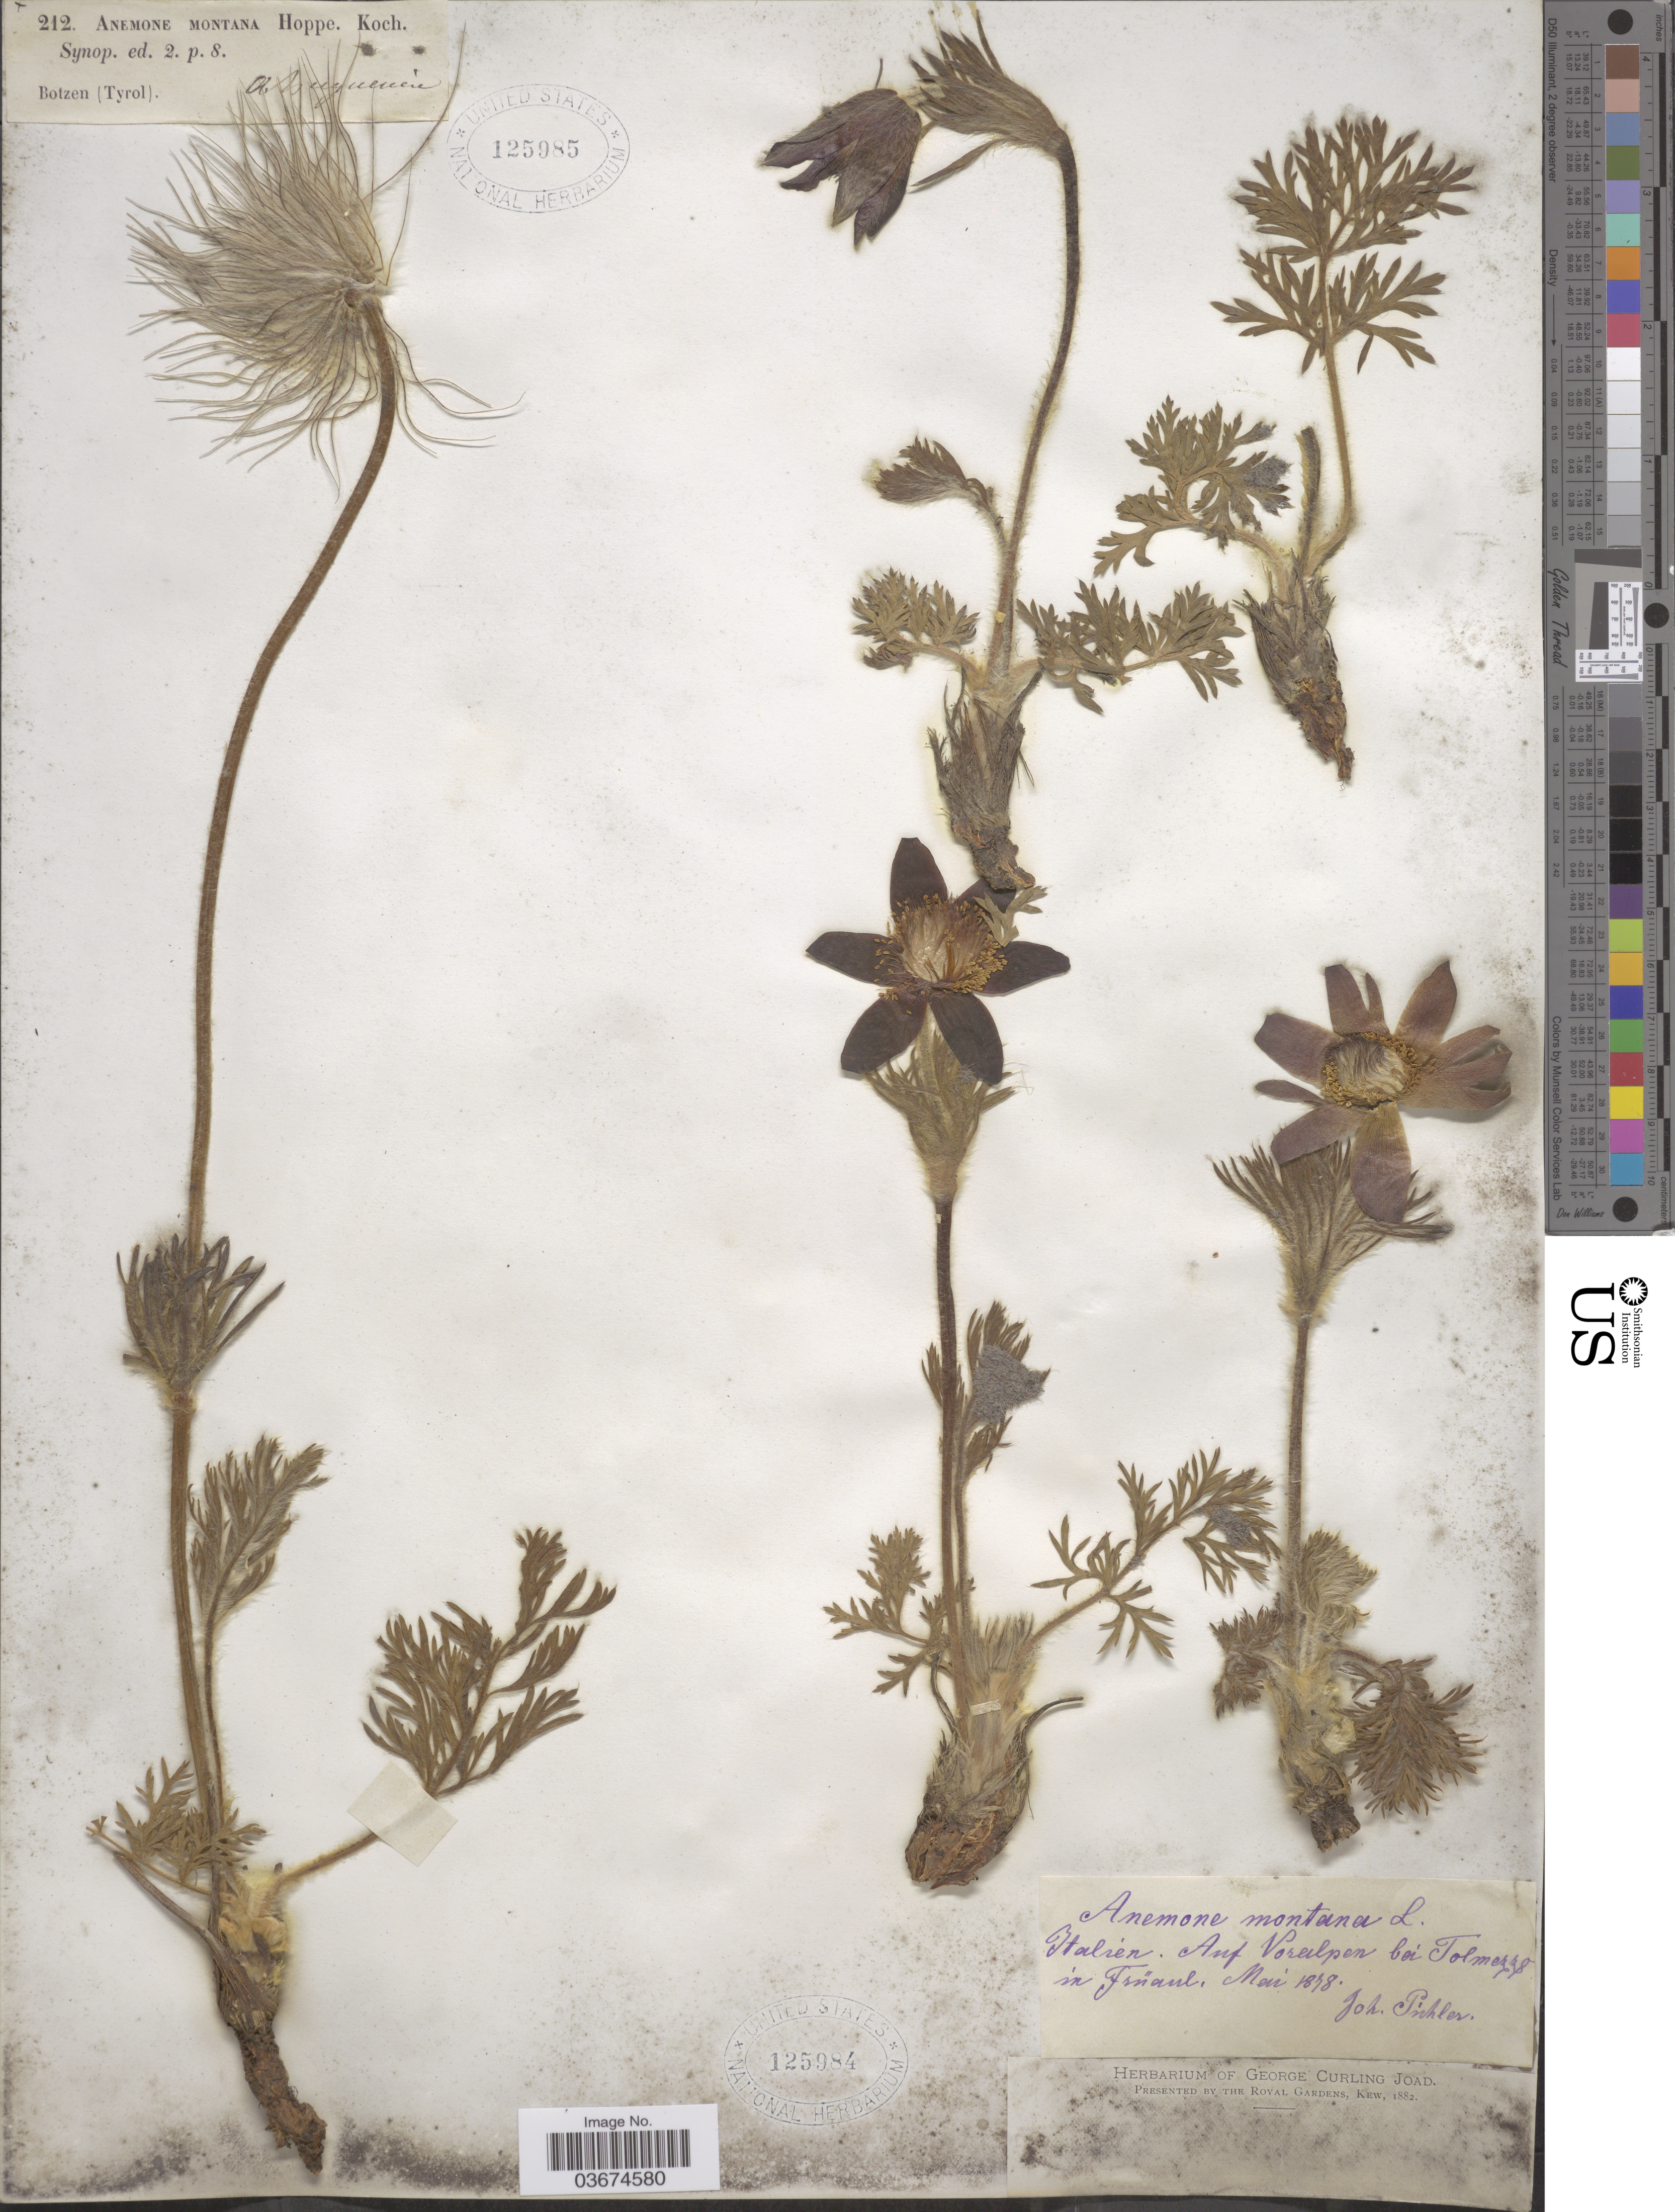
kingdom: Plantae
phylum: Tracheophyta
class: Magnoliopsida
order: Ranunculales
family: Ranunculaceae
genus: Pulsatilla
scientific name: Pulsatilla montana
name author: Rchb.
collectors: J. Pichler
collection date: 1878-05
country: Italy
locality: Italien. Auf Voralpen bei Tolmezzo in Früaul [interpreted].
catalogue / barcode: US 125984